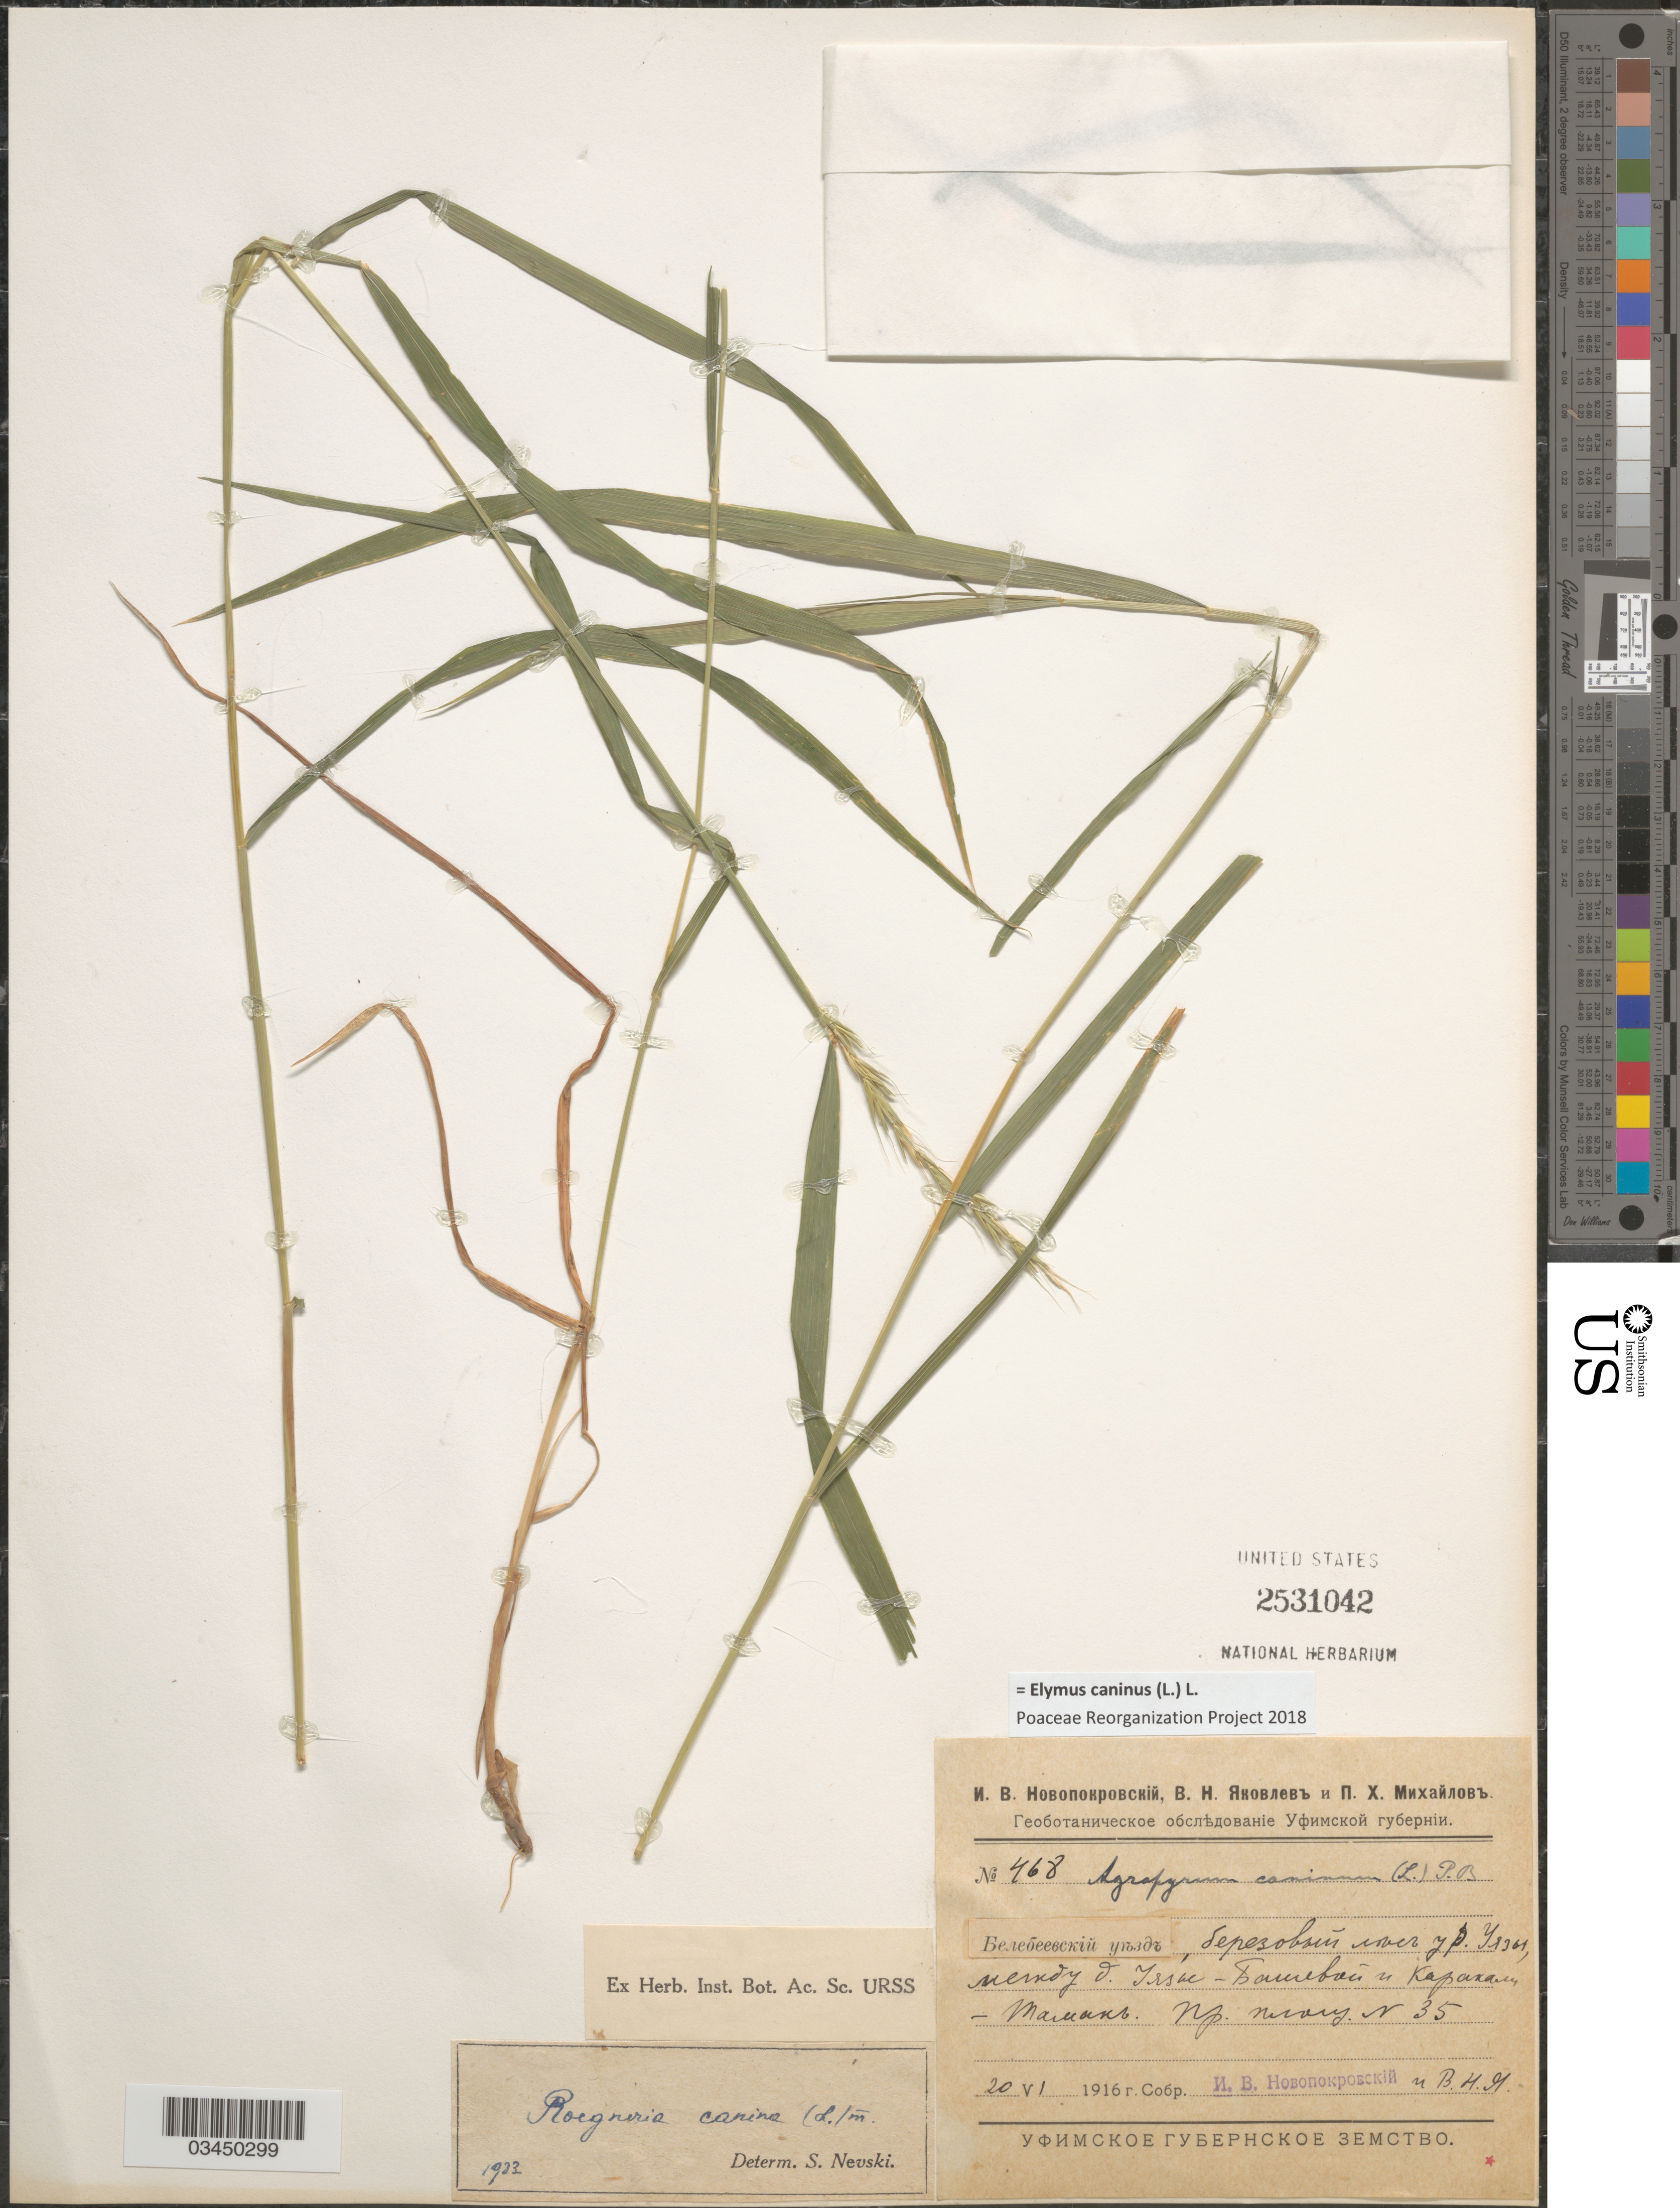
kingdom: Plantae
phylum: Tracheophyta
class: Liliopsida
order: Poales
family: Poaceae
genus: Elymus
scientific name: Elymus caninus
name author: (L.) L.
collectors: I. Novopokrovskiy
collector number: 468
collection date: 1916-06-20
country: Russian Federation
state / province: Bashkortostan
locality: Near river Uyazy, between villages Uyazy-Bashevo and Karakaly-Tamyn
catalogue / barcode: US 2531042